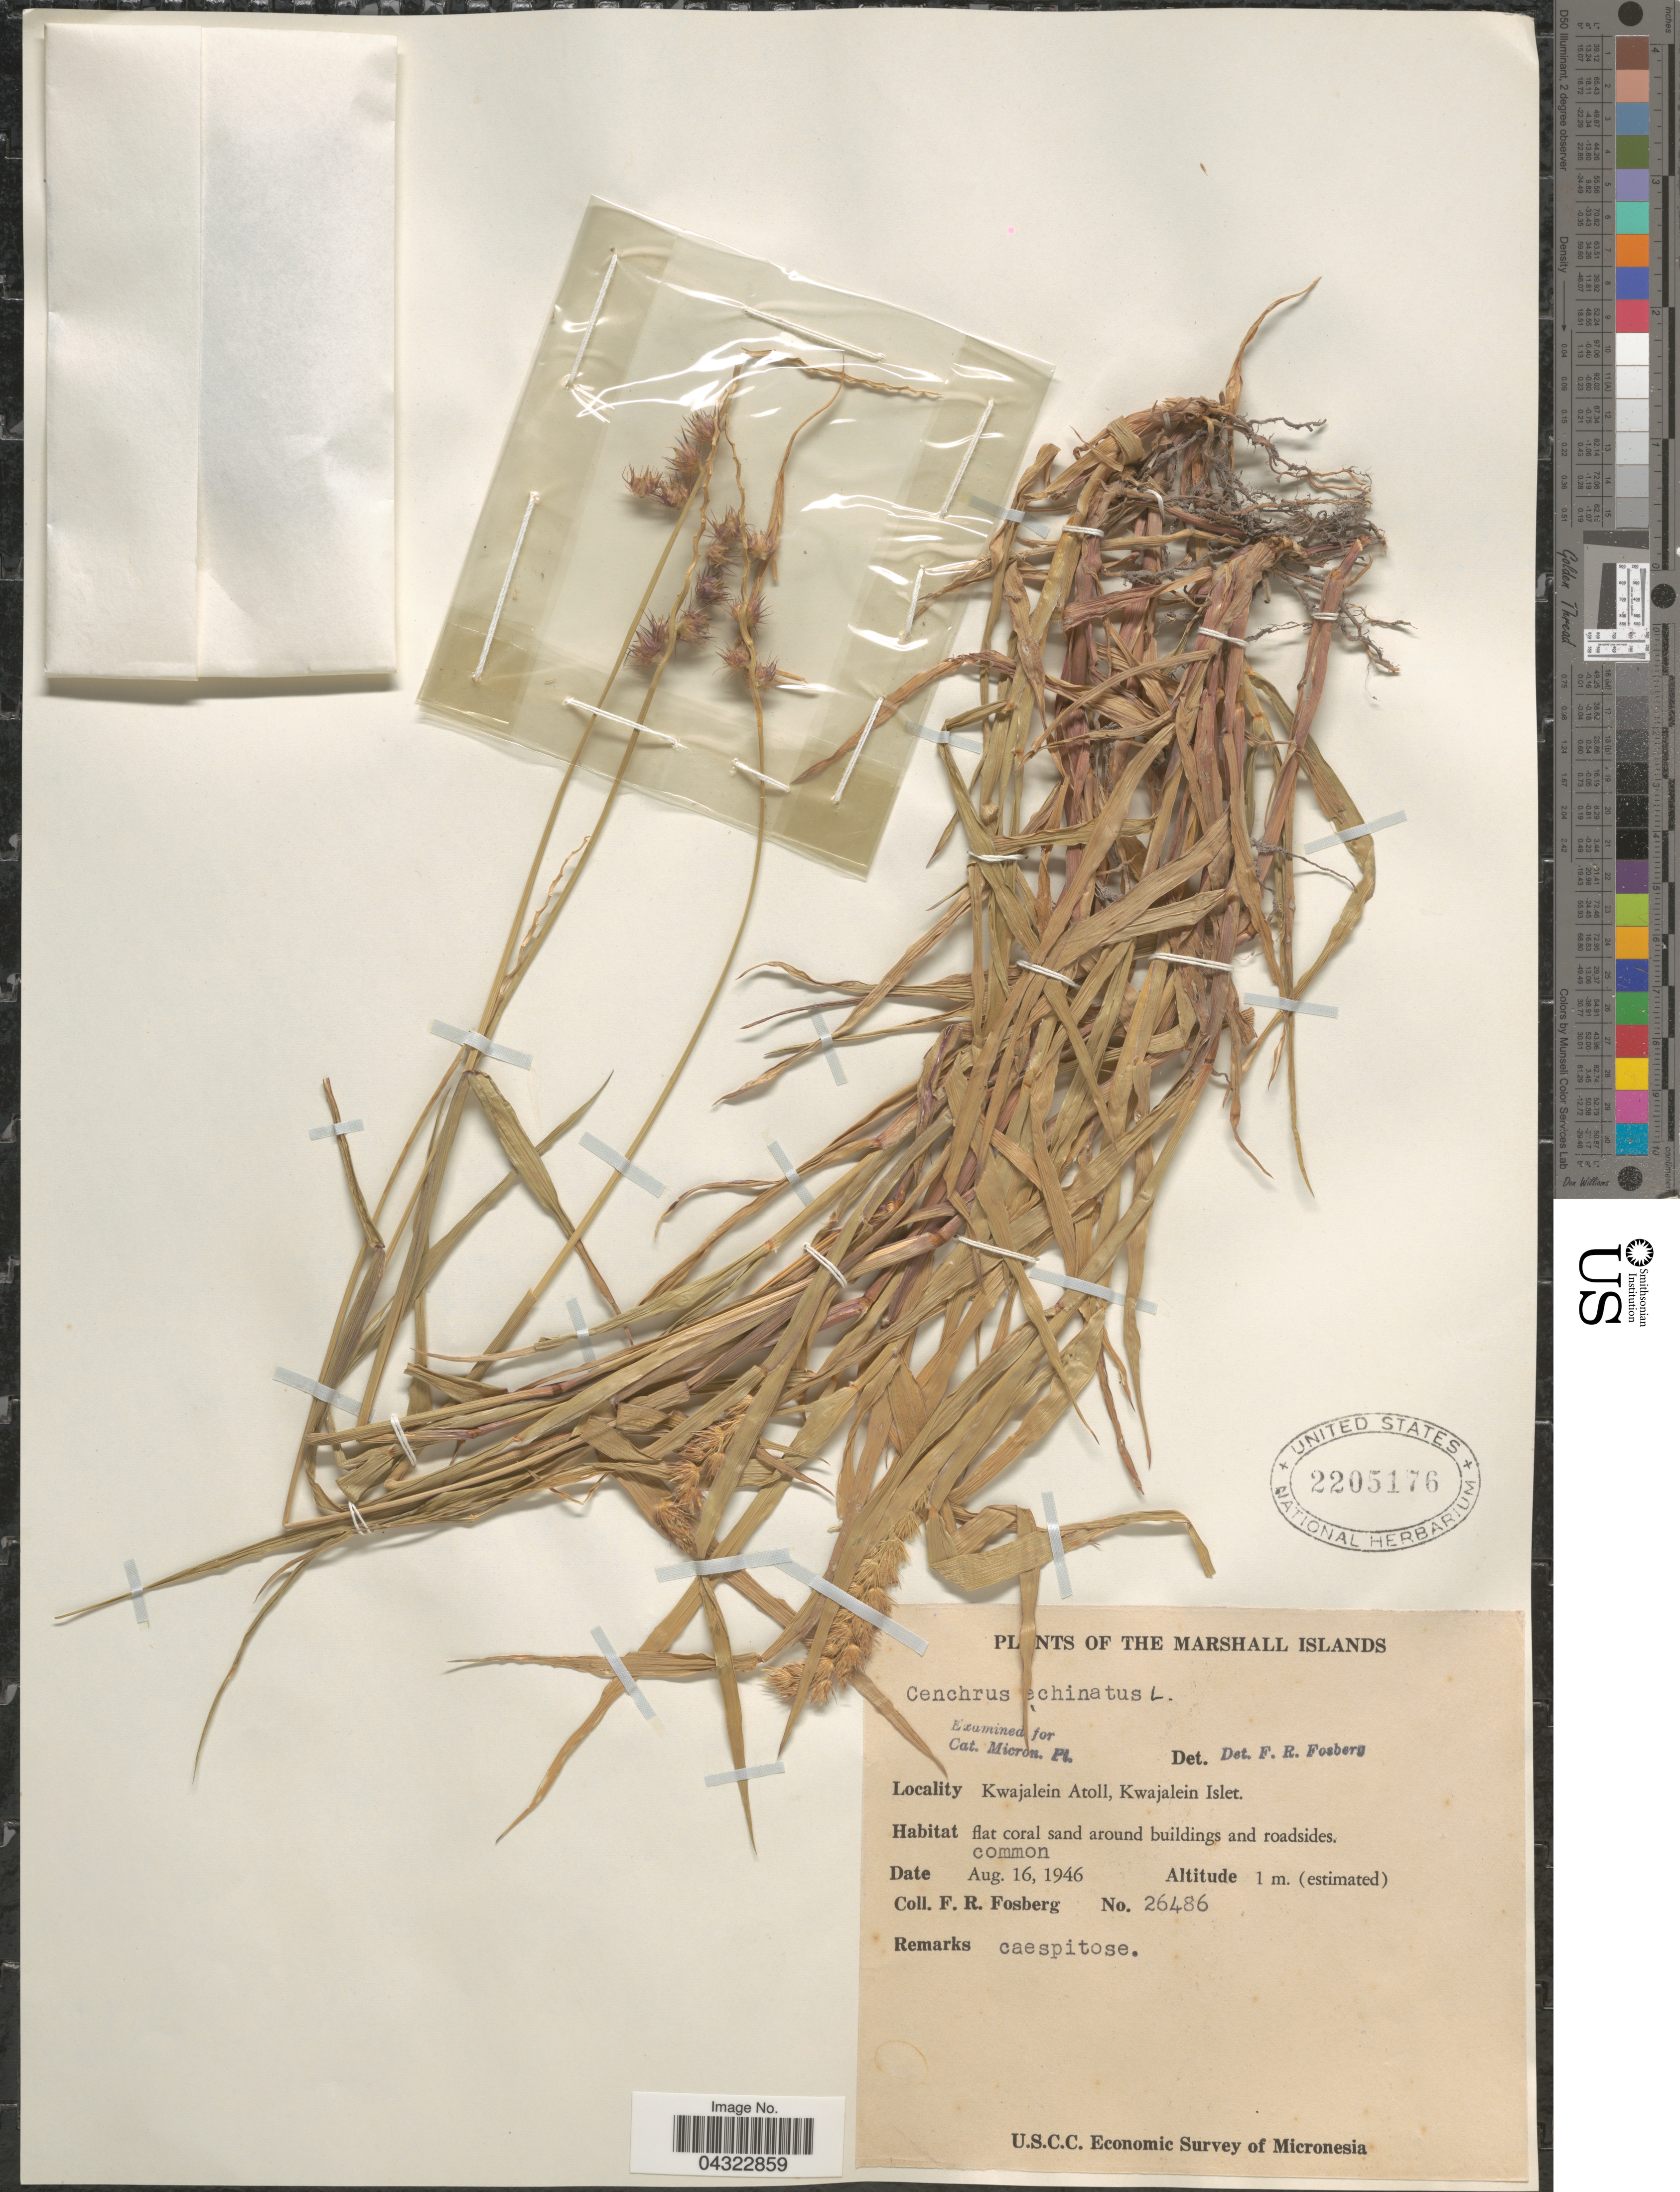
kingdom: Plantae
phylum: Tracheophyta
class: Liliopsida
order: Poales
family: Poaceae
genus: Cenchrus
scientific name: Cenchrus echinatus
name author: L.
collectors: F. R. Fosberg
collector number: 26486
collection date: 1946-08-16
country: Marshall Islands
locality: Kwajalein Atoll, Kwajalein Islet. U.S.C.C. Economic Survey of Micronesia.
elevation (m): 1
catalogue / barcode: US 2205176